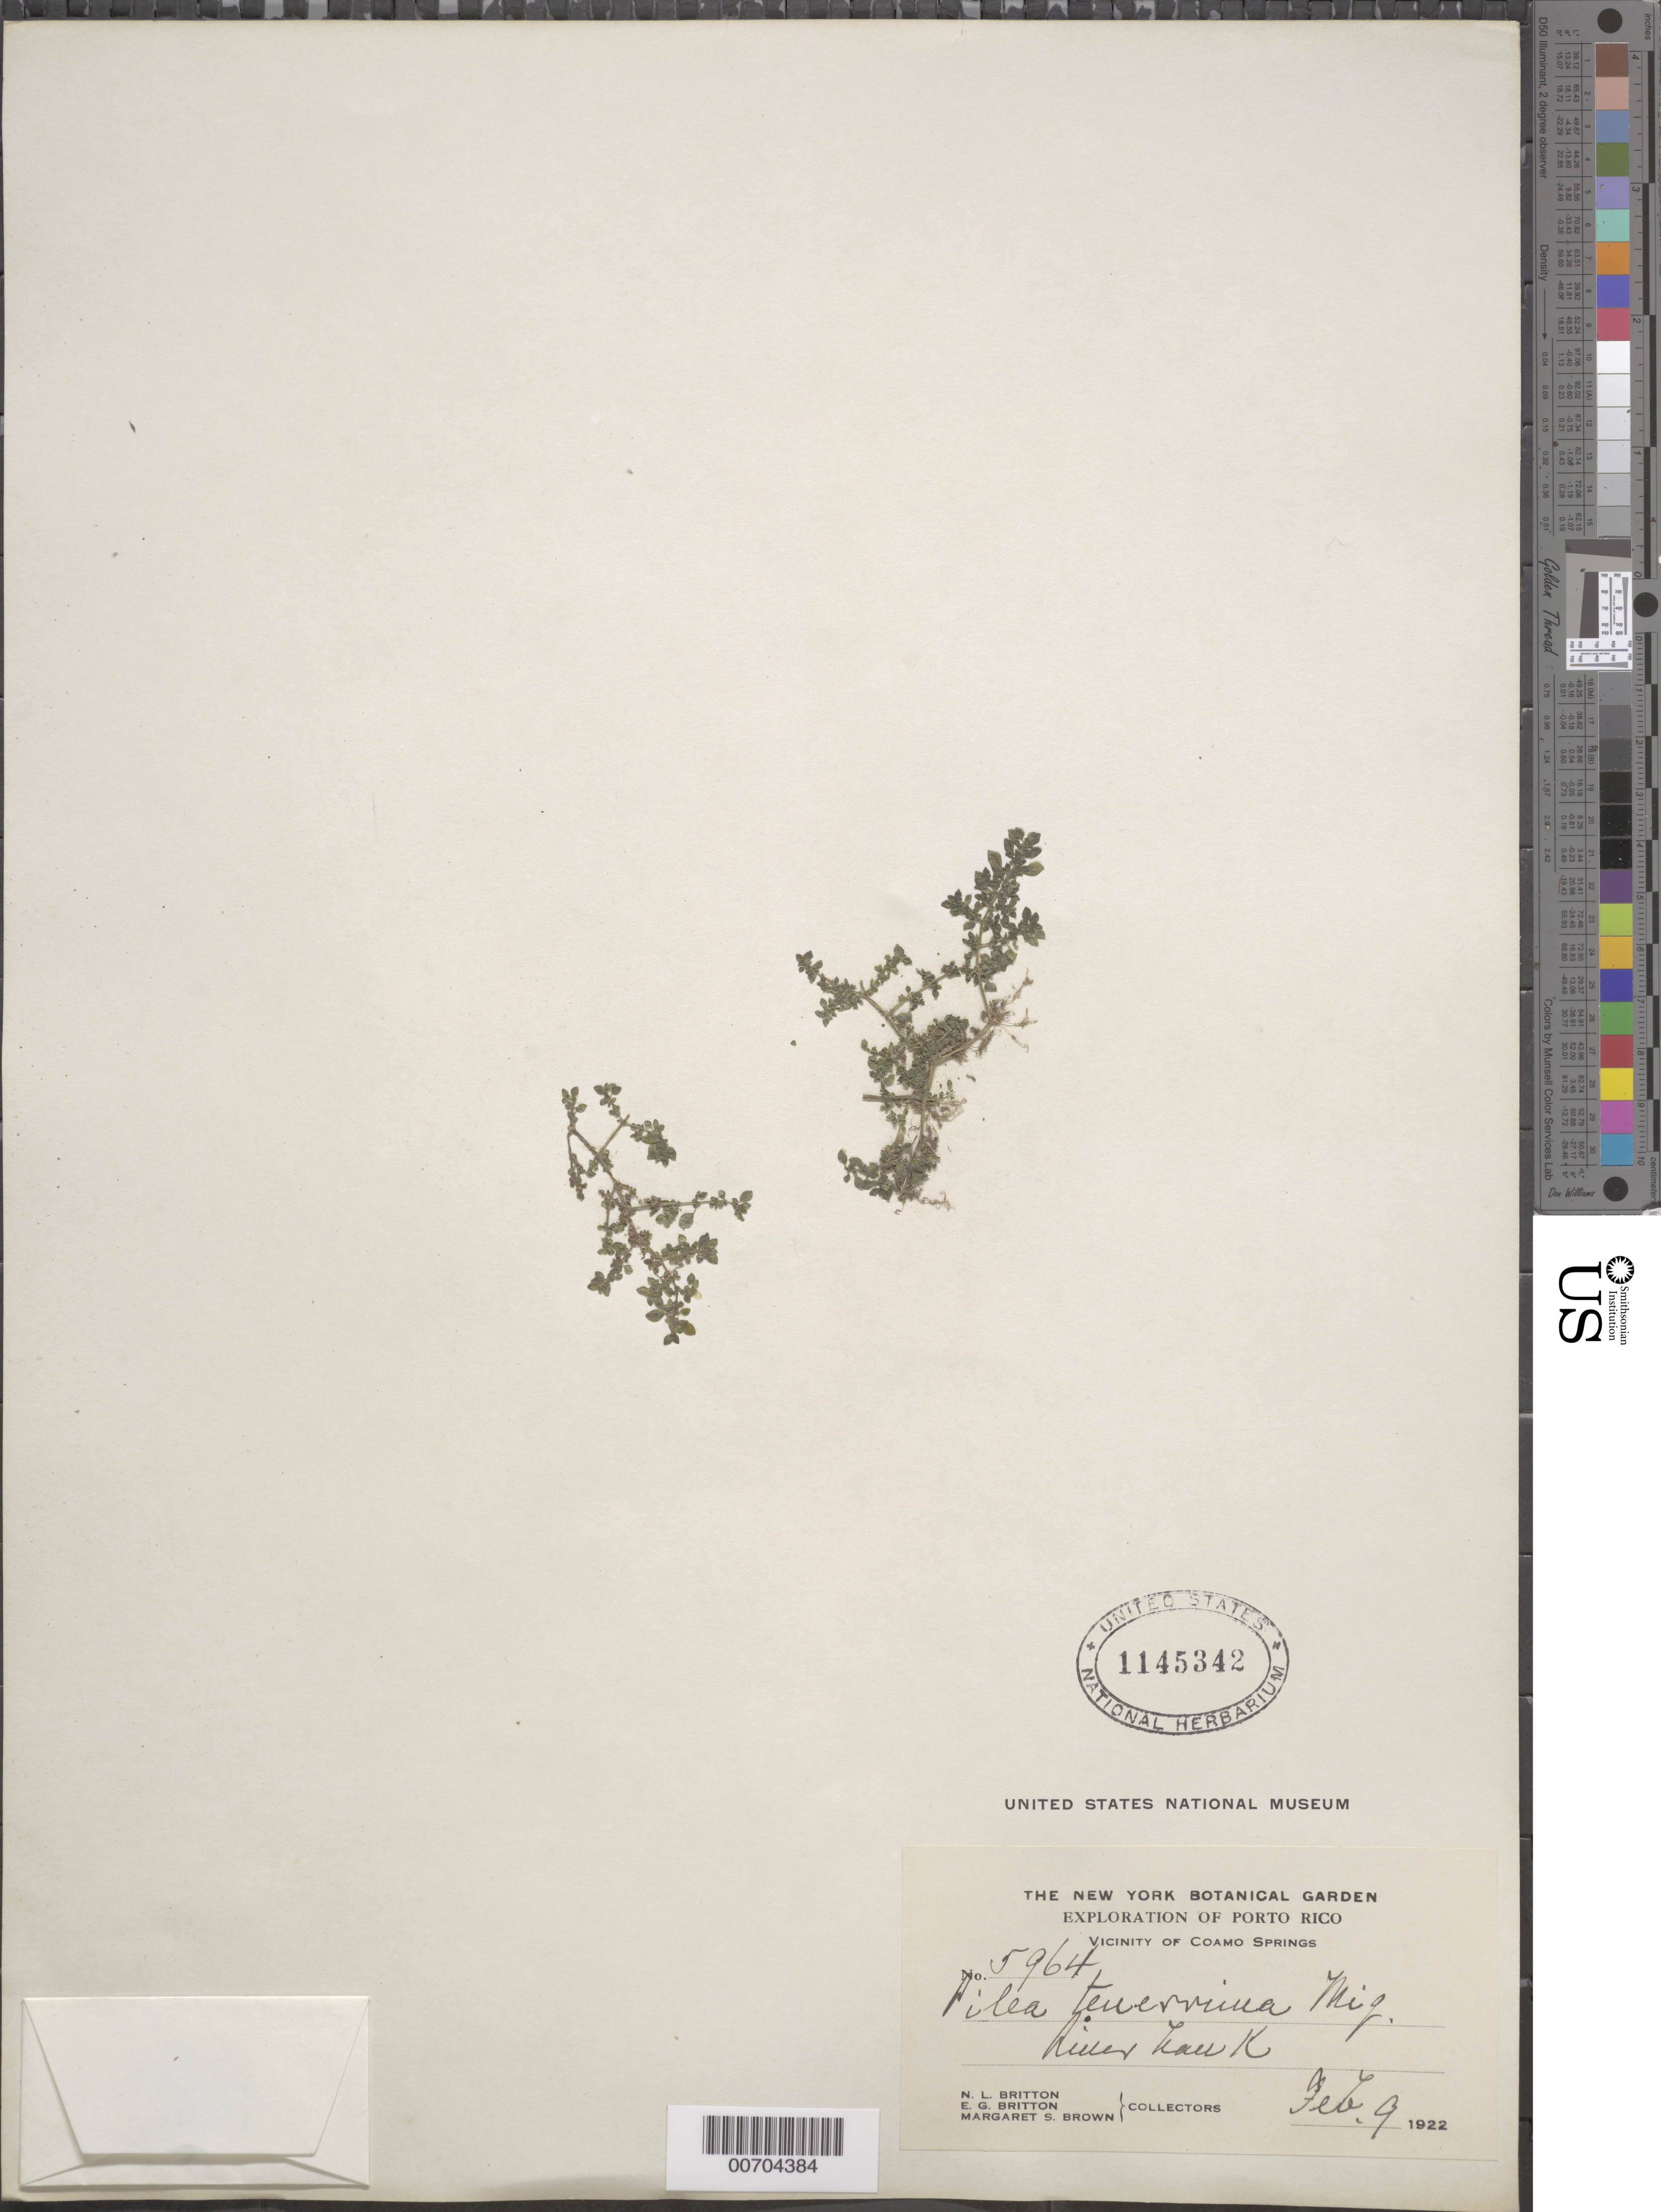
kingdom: Plantae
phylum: Tracheophyta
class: Magnoliopsida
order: Rosales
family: Urticaceae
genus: Pilea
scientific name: Pilea tenerrima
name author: Miq.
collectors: N. Britton, E. G. Britton & M. S. Brown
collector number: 5964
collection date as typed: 09 Feb 1922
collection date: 1922-02-09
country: Puerto Rico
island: Greater Antilles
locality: Coamo Springs, vic of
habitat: River bank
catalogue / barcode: US 1145342